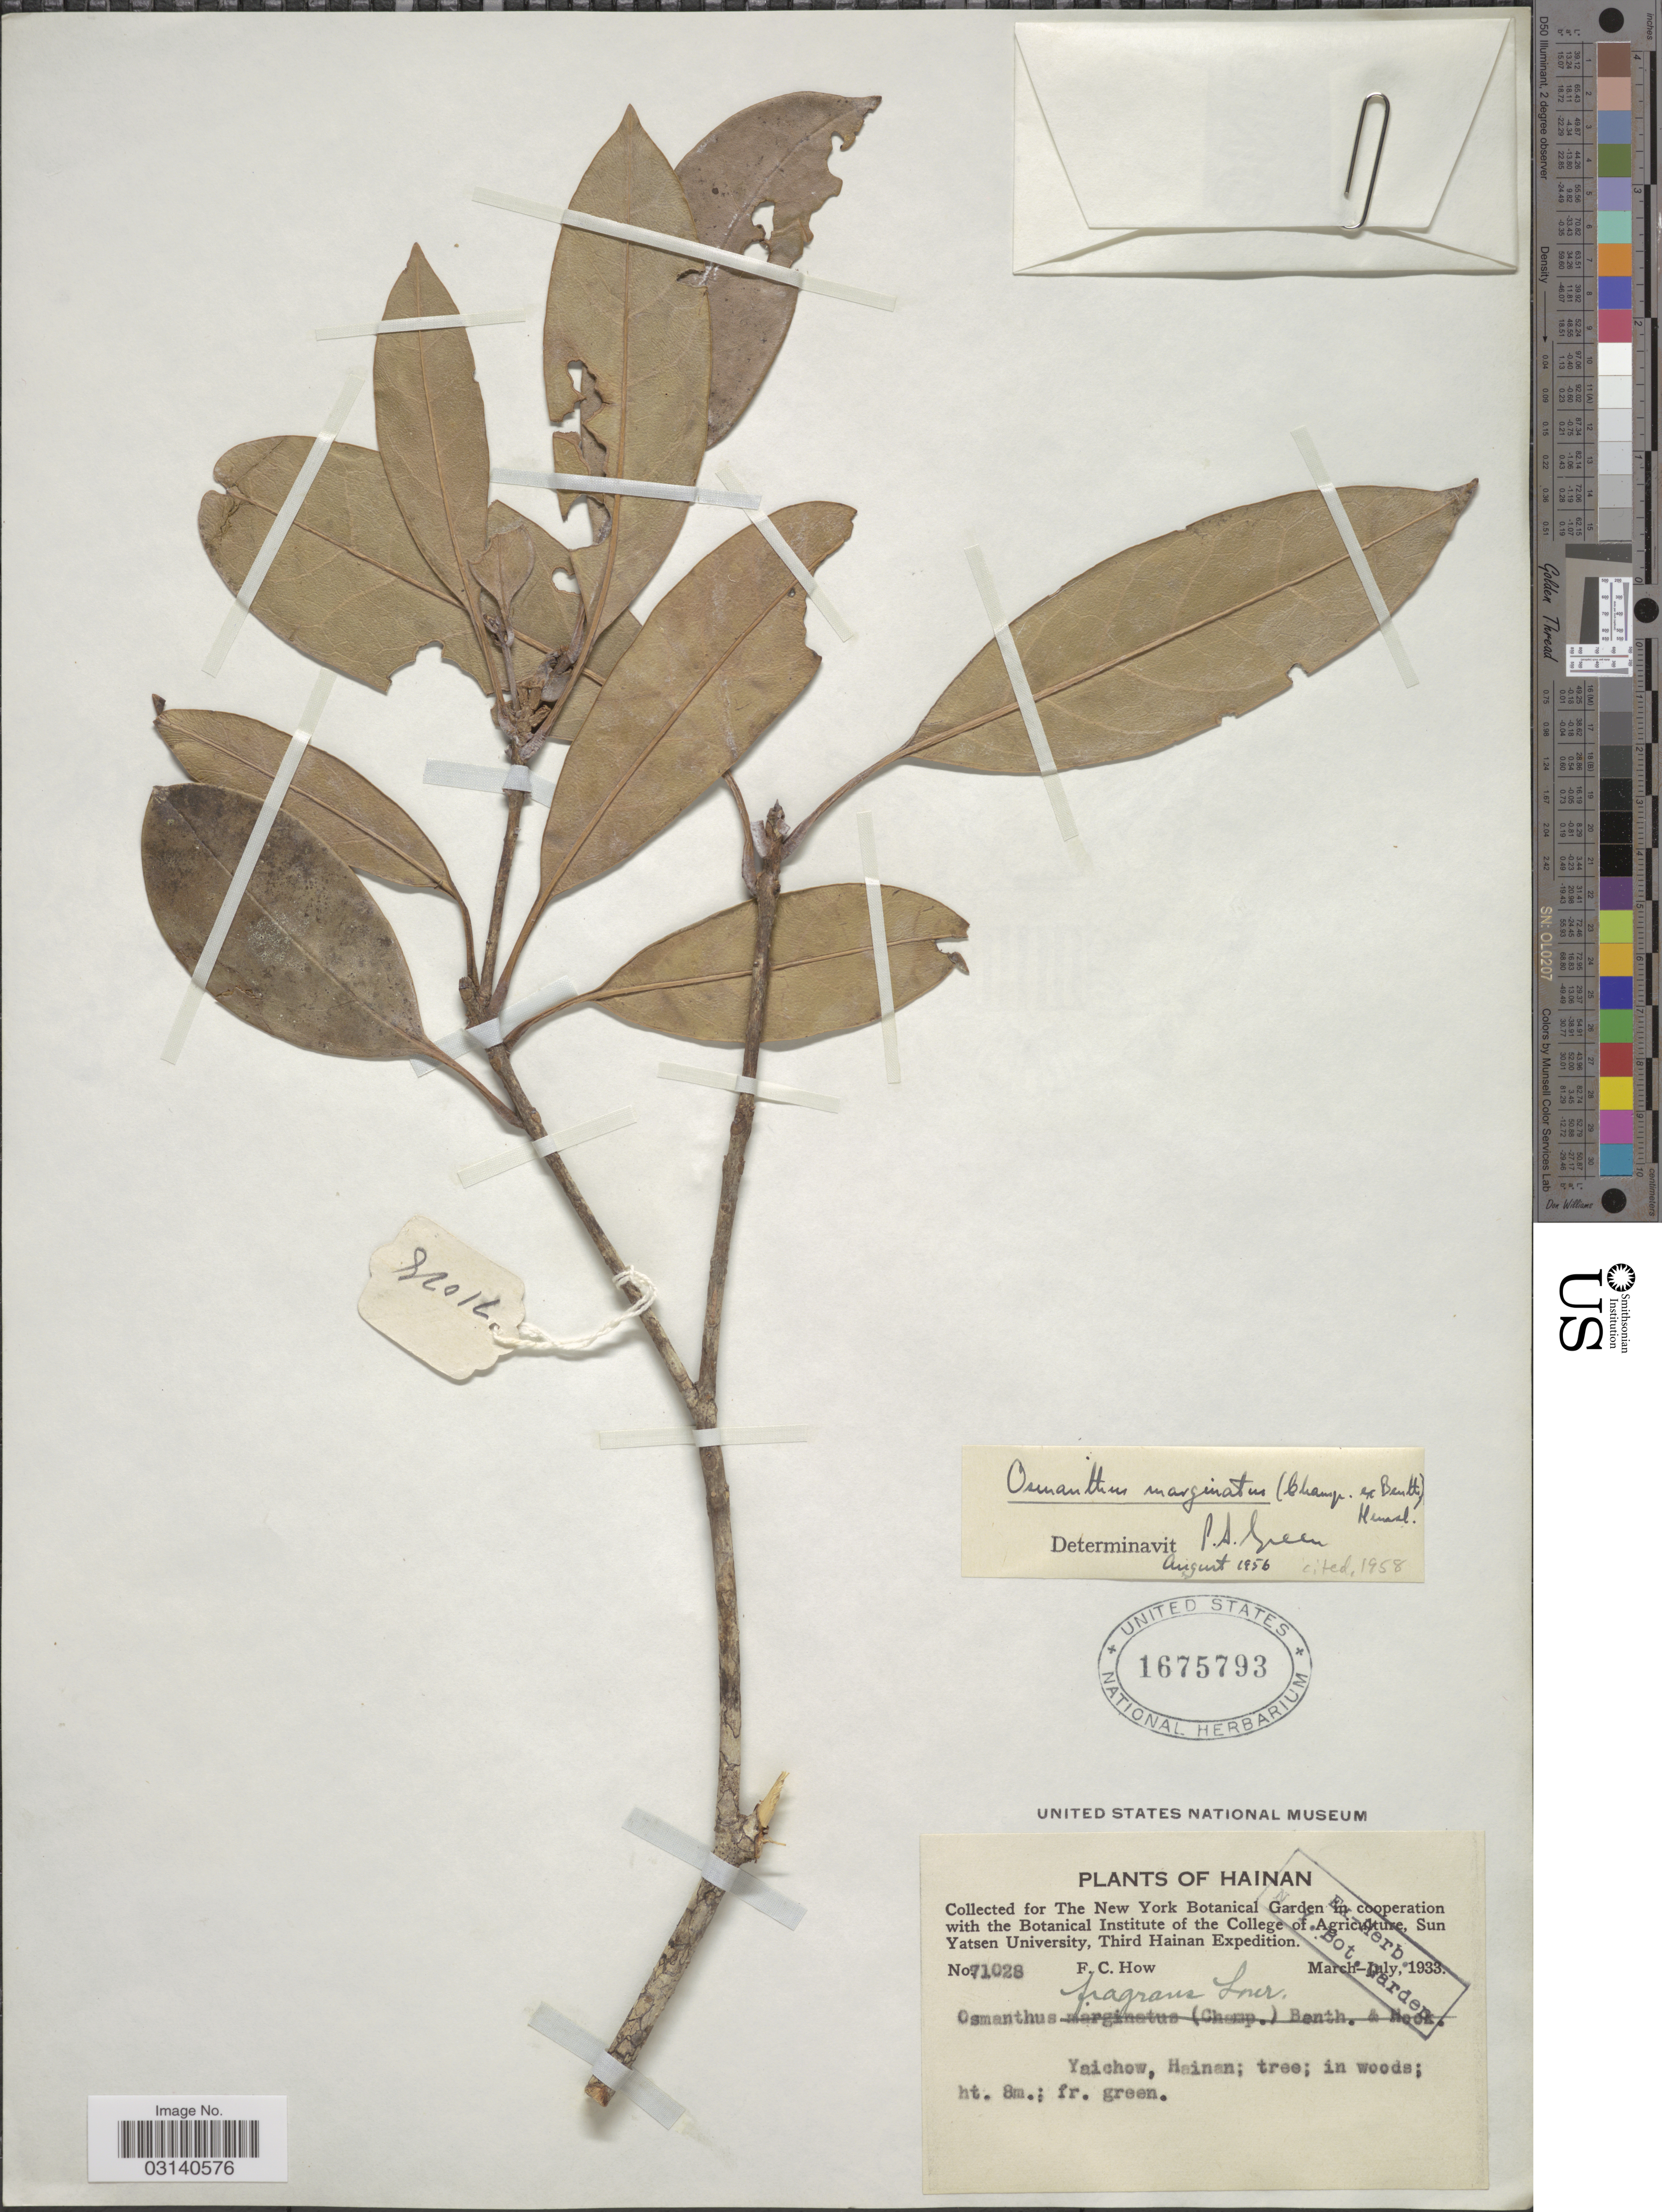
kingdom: Plantae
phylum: Tracheophyta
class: Magnoliopsida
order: Lamiales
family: Oleaceae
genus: Osmanthus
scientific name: Osmanthus marginatus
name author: (Champ. ex Benth.) Hemsl.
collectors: F. C. How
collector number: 71028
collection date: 1933-03/1933-07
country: China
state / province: Hainan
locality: Yaichow, Hainan.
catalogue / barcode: US 1675793